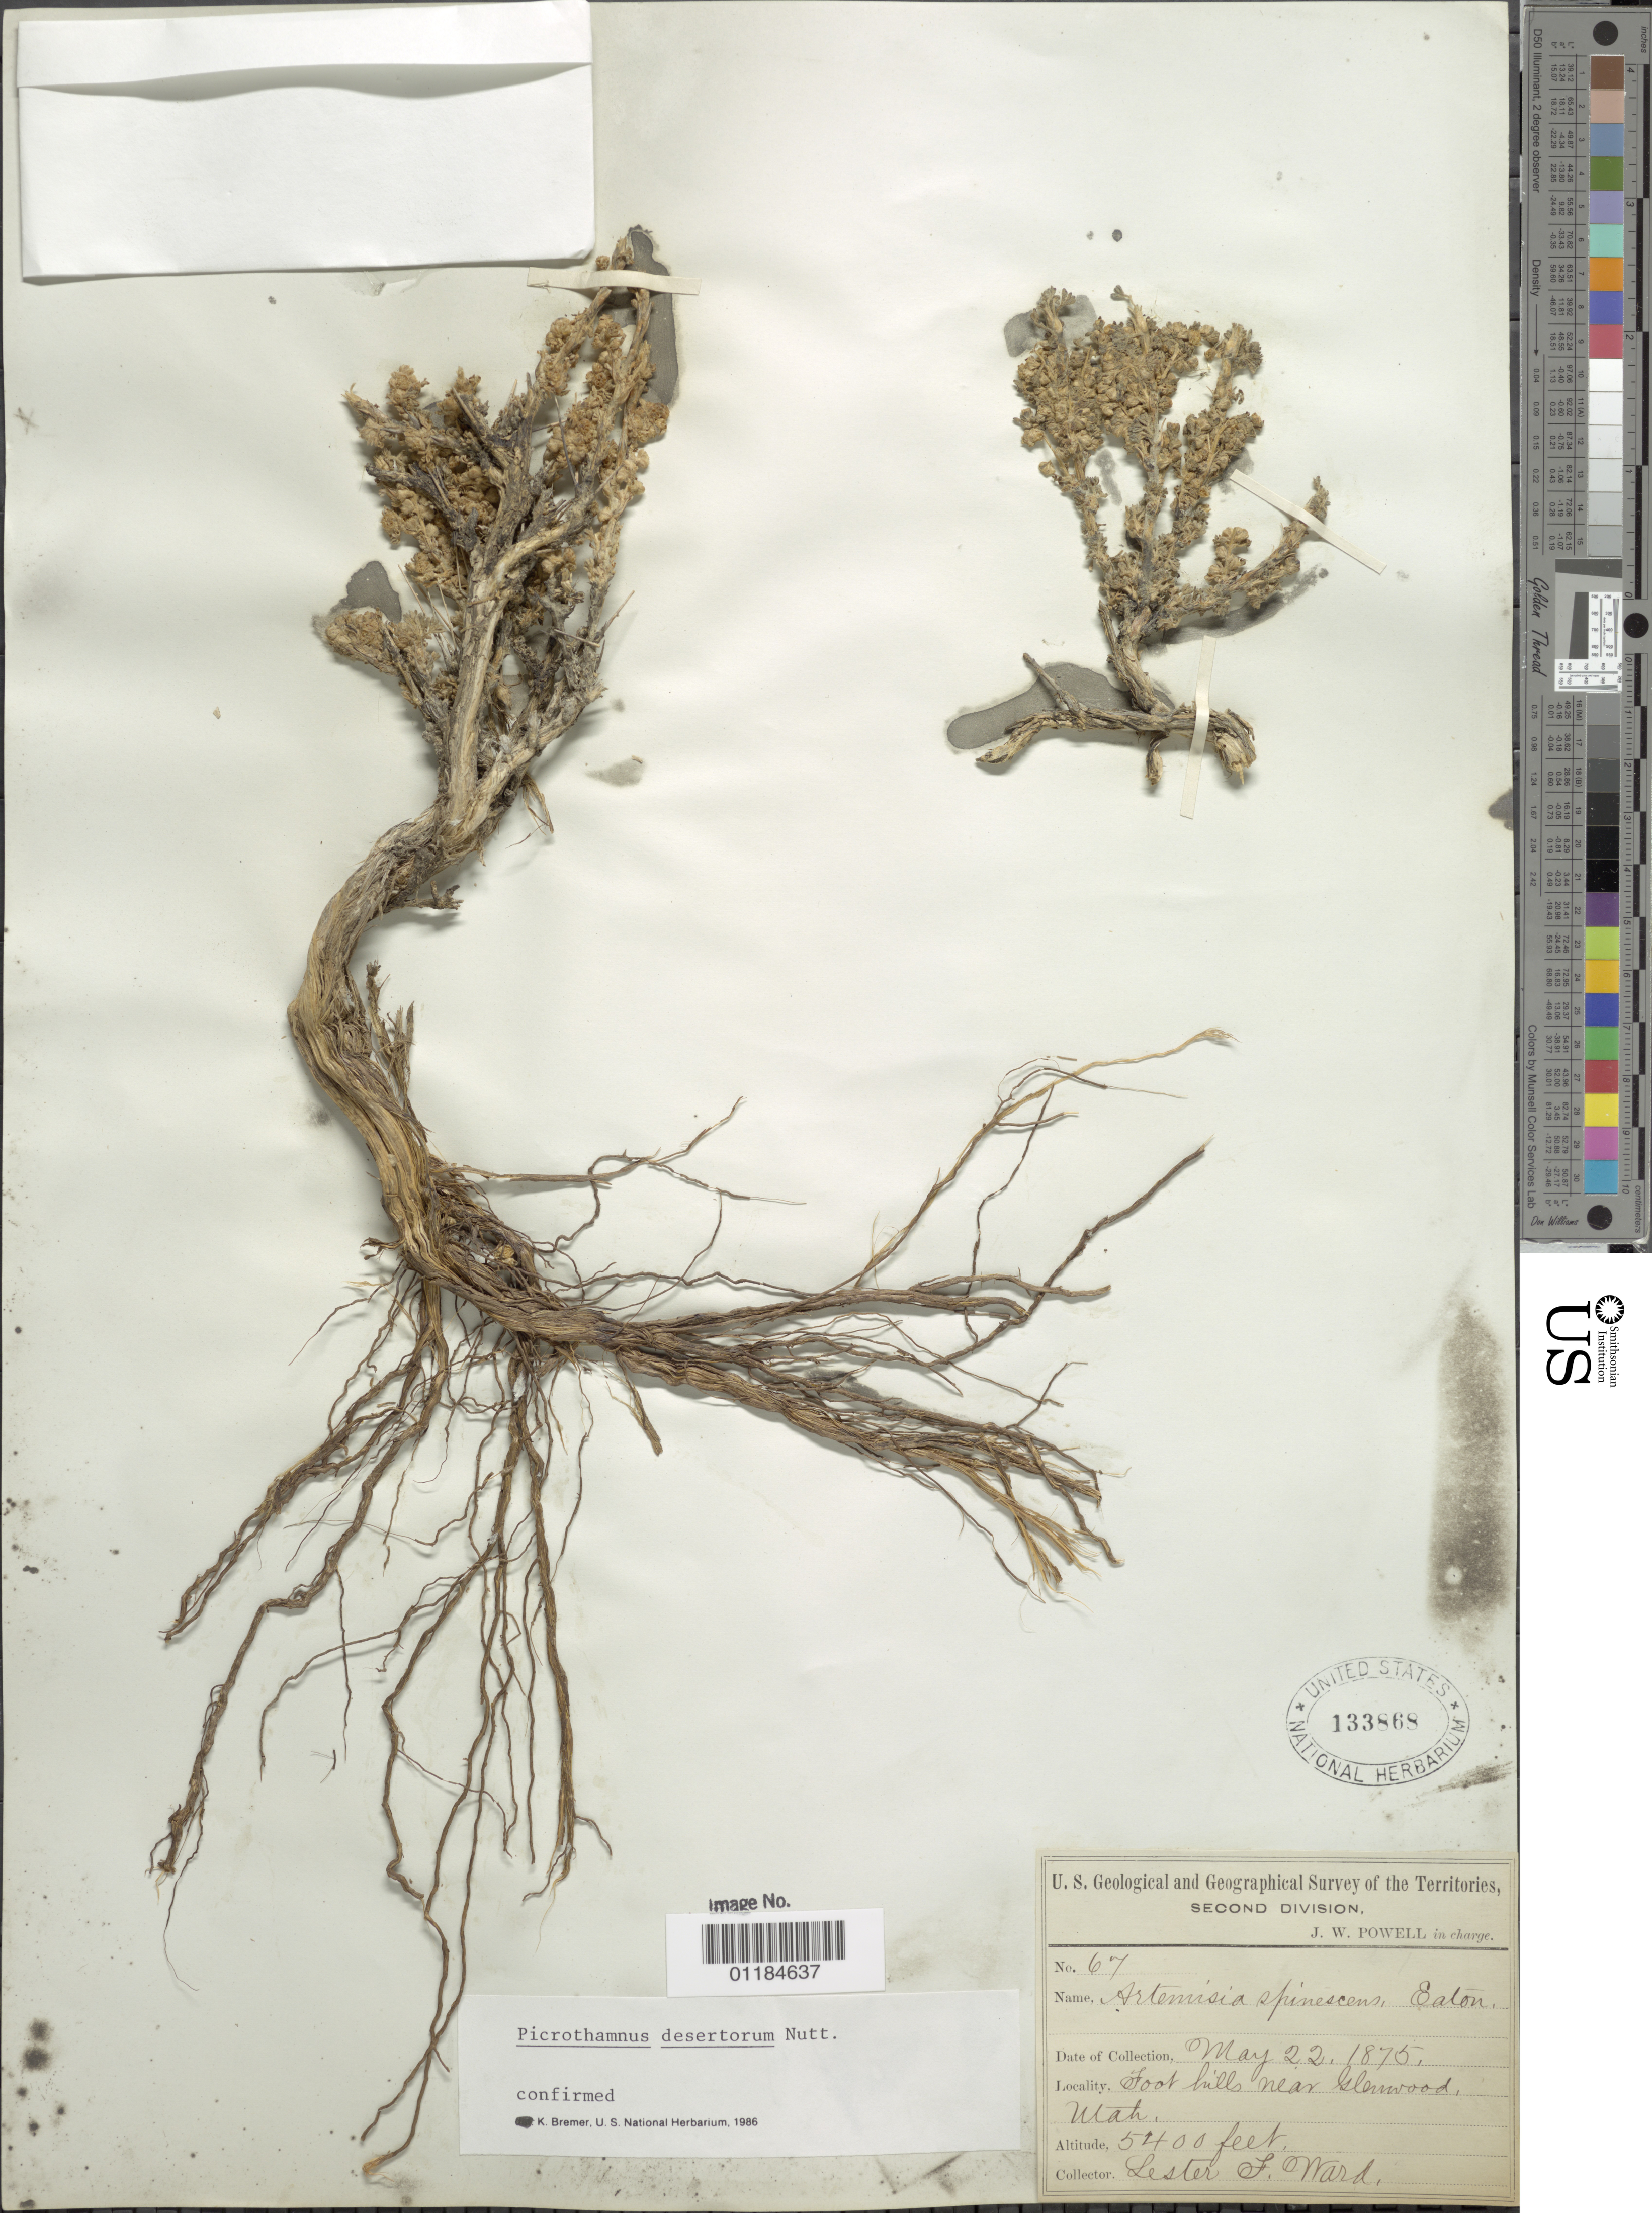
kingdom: Plantae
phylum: Tracheophyta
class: Magnoliopsida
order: Asterales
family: Asteraceae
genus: Picrothamnus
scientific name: Picrothamnus desertorum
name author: Nutt.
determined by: Bremer, K.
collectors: L. F. Ward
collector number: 67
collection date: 1875-05-22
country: United States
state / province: Utah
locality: Foot hills near Glenwood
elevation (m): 1646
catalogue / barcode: US 133868